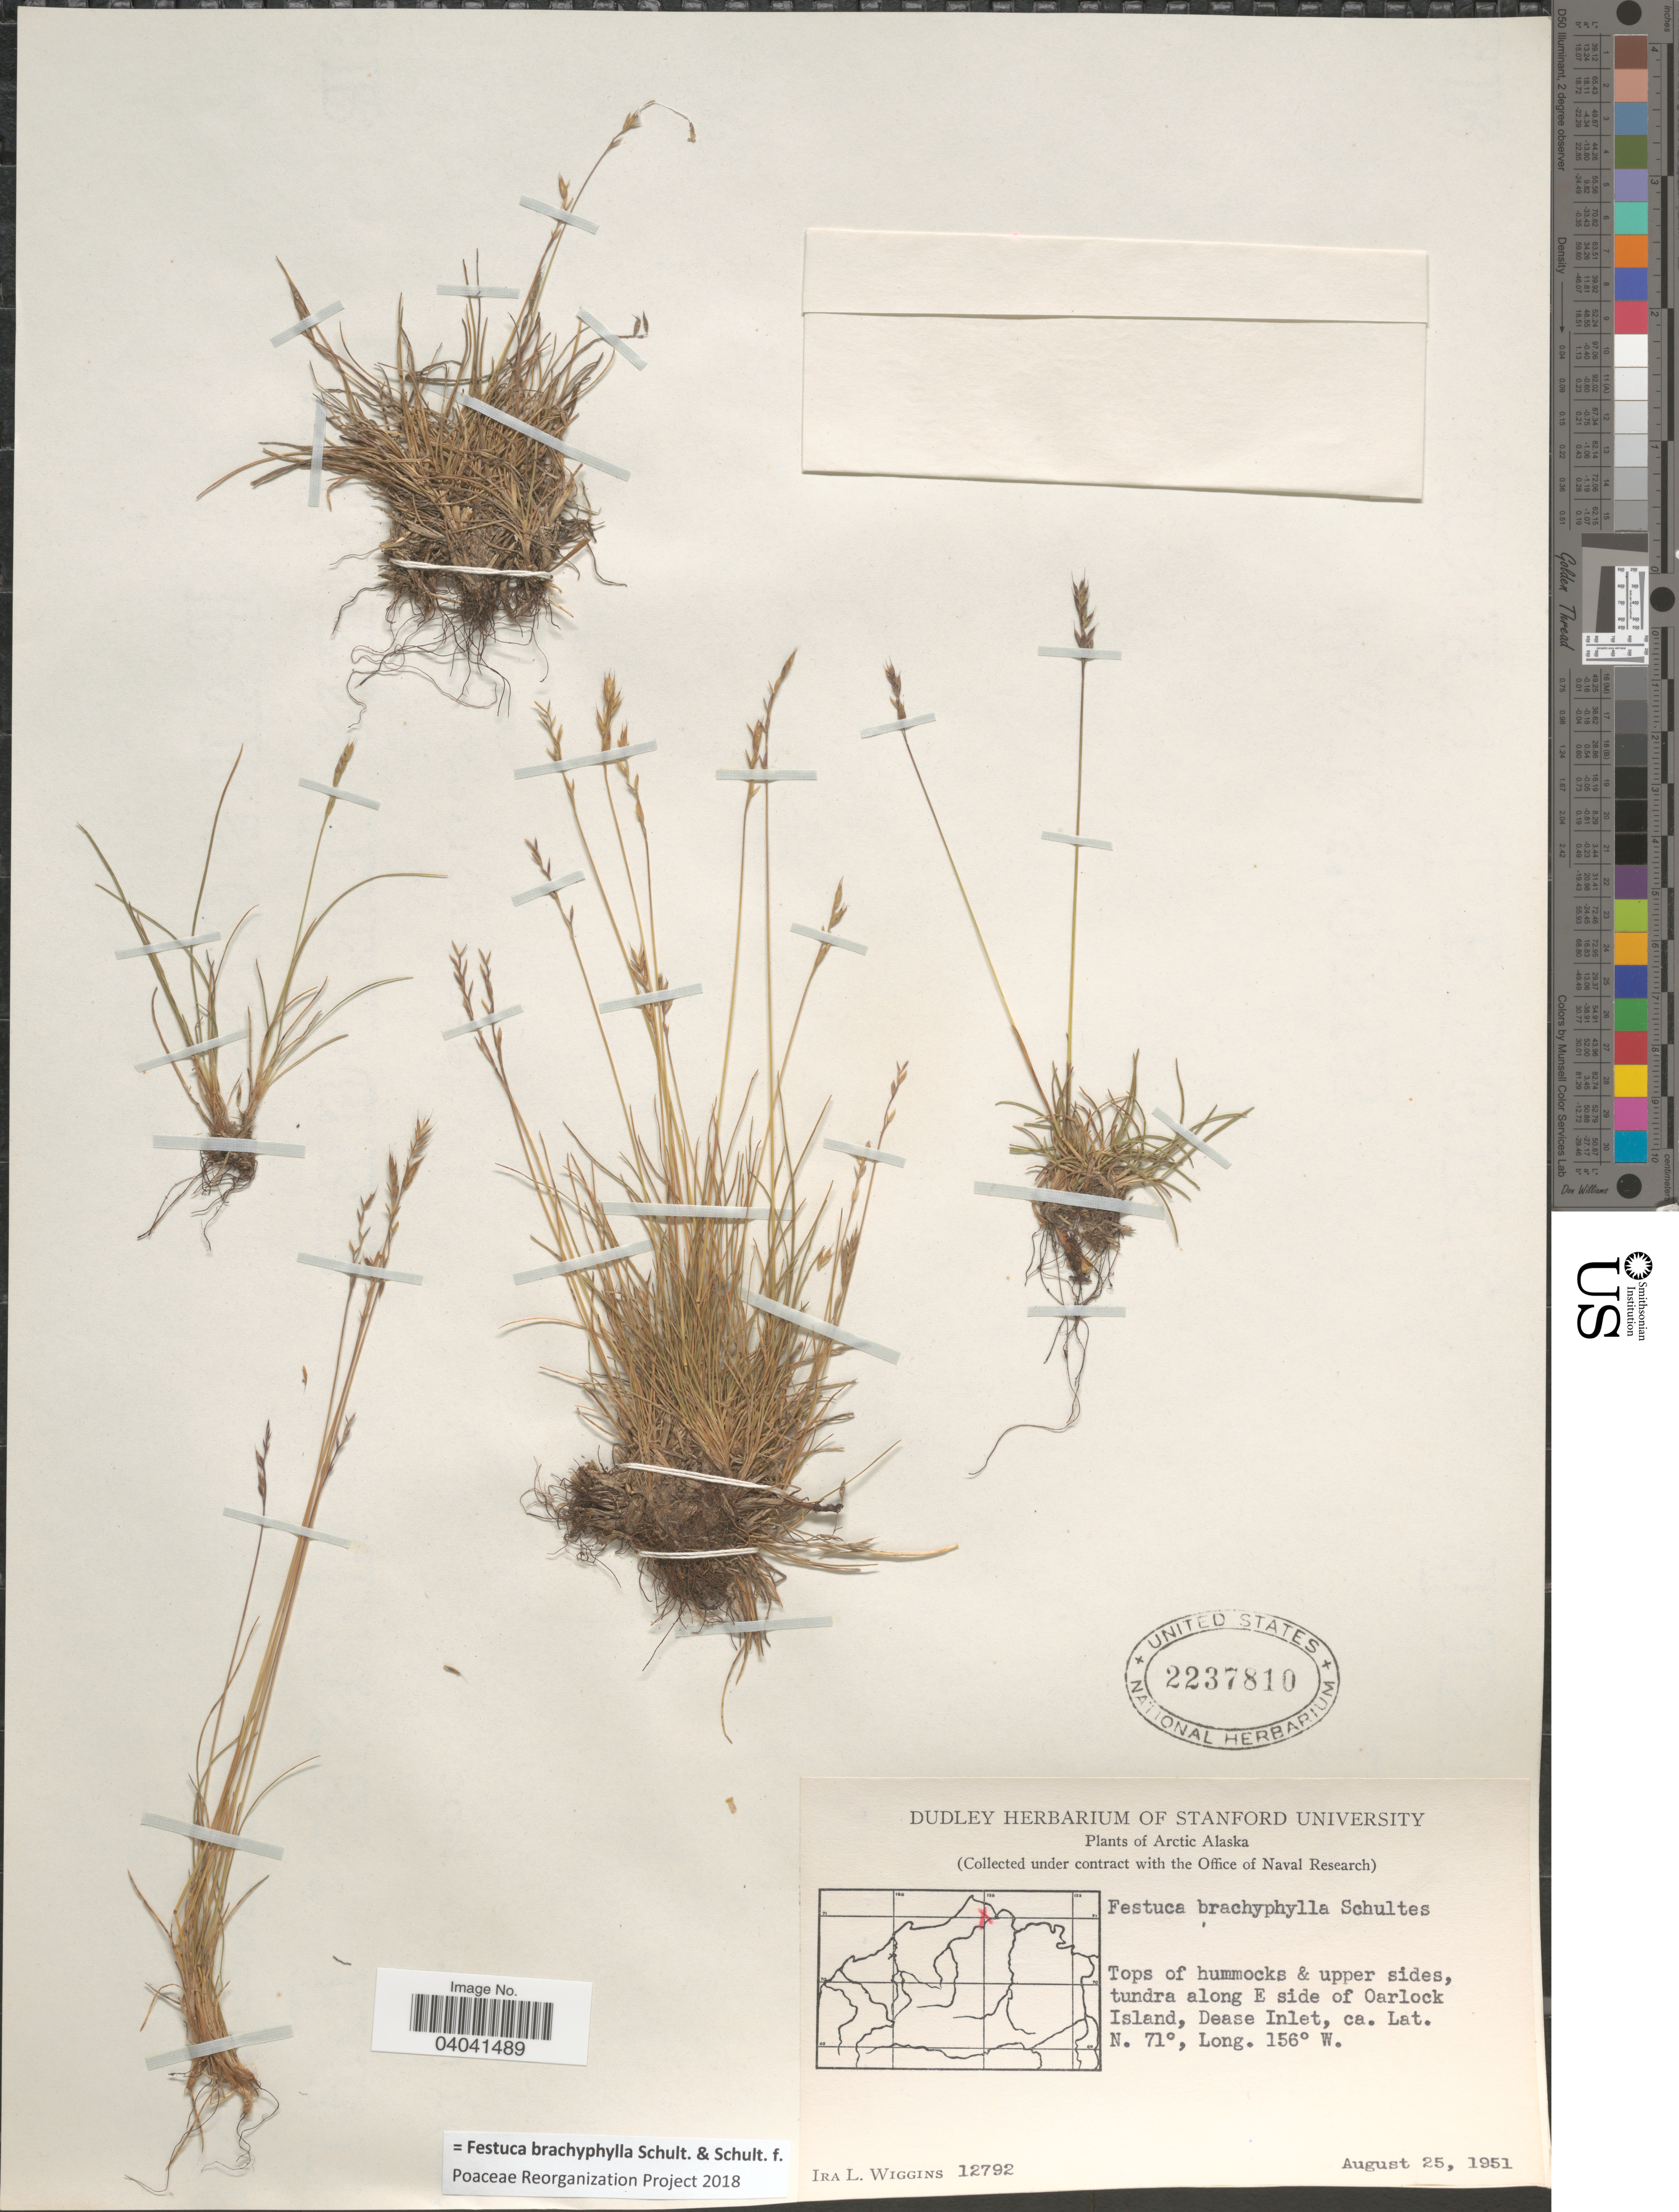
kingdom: Plantae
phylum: Tracheophyta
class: Liliopsida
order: Poales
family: Poaceae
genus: Festuca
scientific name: Festuca brachyphylla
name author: Schult. & Schult. f.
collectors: I. L. Wiggins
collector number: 12792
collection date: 1951-08-25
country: United States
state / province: Alaska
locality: Tops of hummocks & upper sides, tundra along E side of Oarlock Island, Dease Inlet.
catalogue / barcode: US 2237810